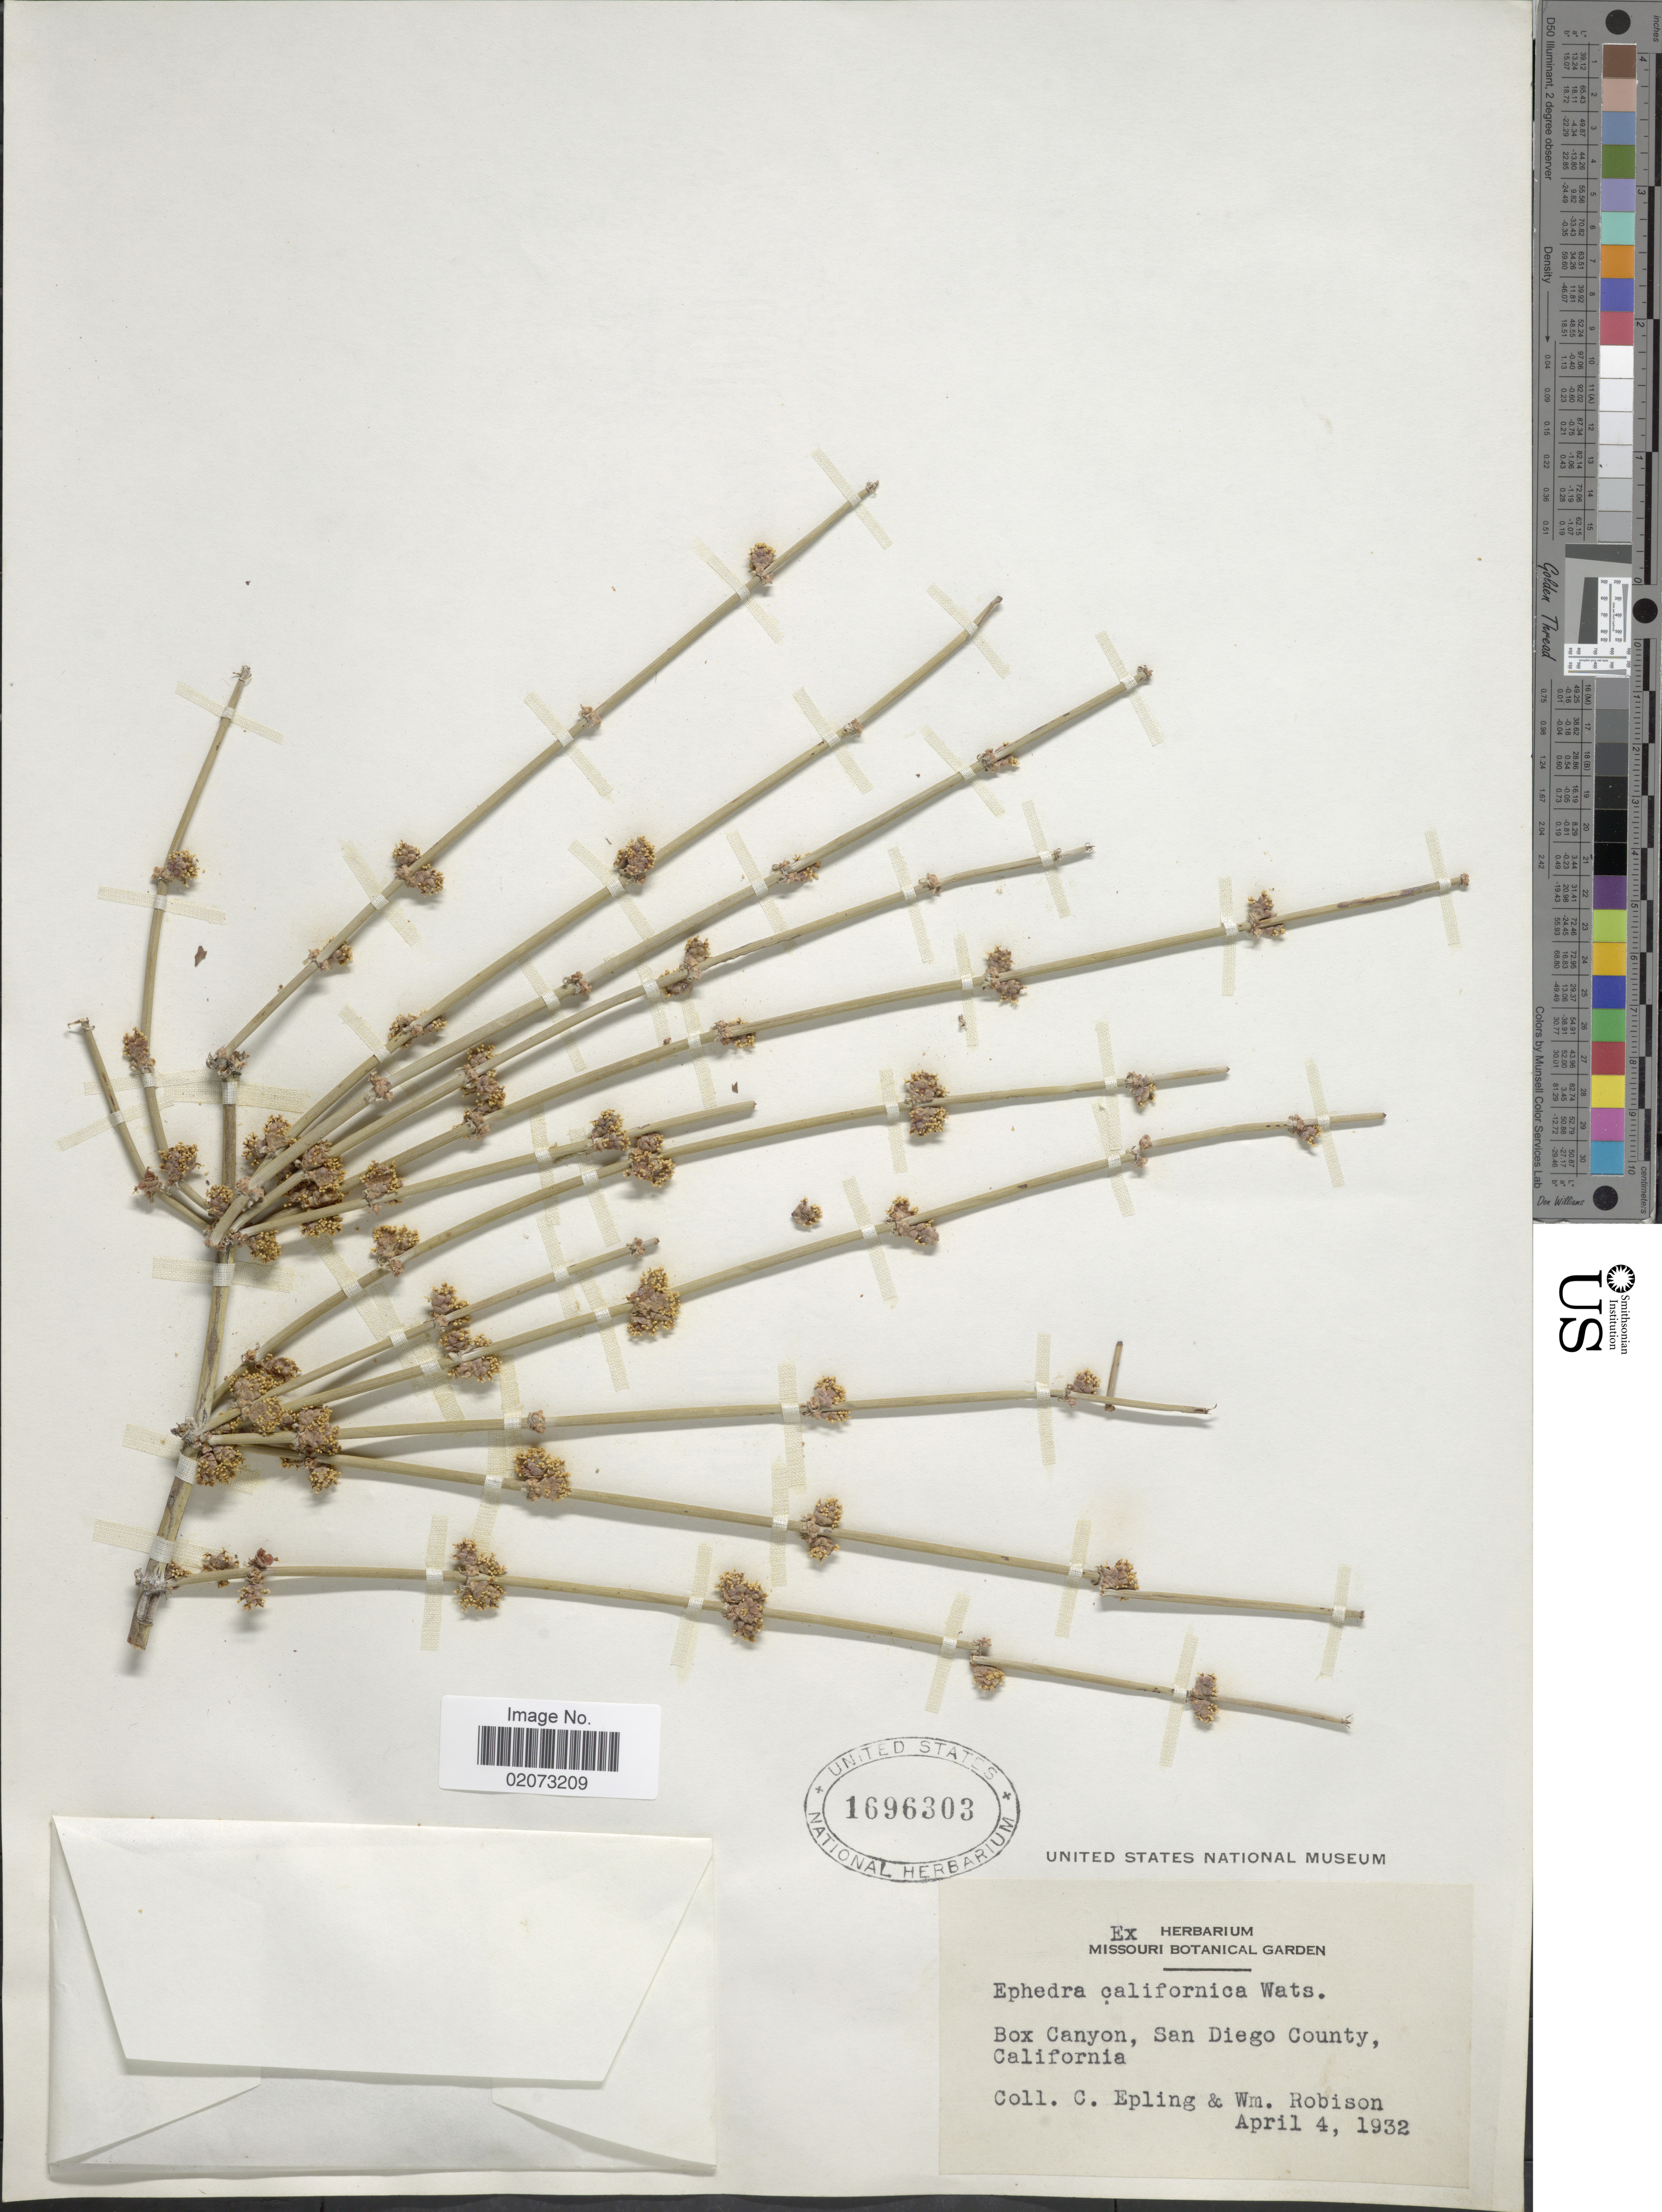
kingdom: Plantae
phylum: Tracheophyta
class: Gnetopsida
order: Ephedrales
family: Ephedraceae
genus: Ephedra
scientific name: Ephedra californica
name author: S. Watson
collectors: C. C. Epling & W. Robison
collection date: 1932-04-04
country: United States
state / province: California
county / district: San Diego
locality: Box Canyon, San Diego County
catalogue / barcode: US 1696303